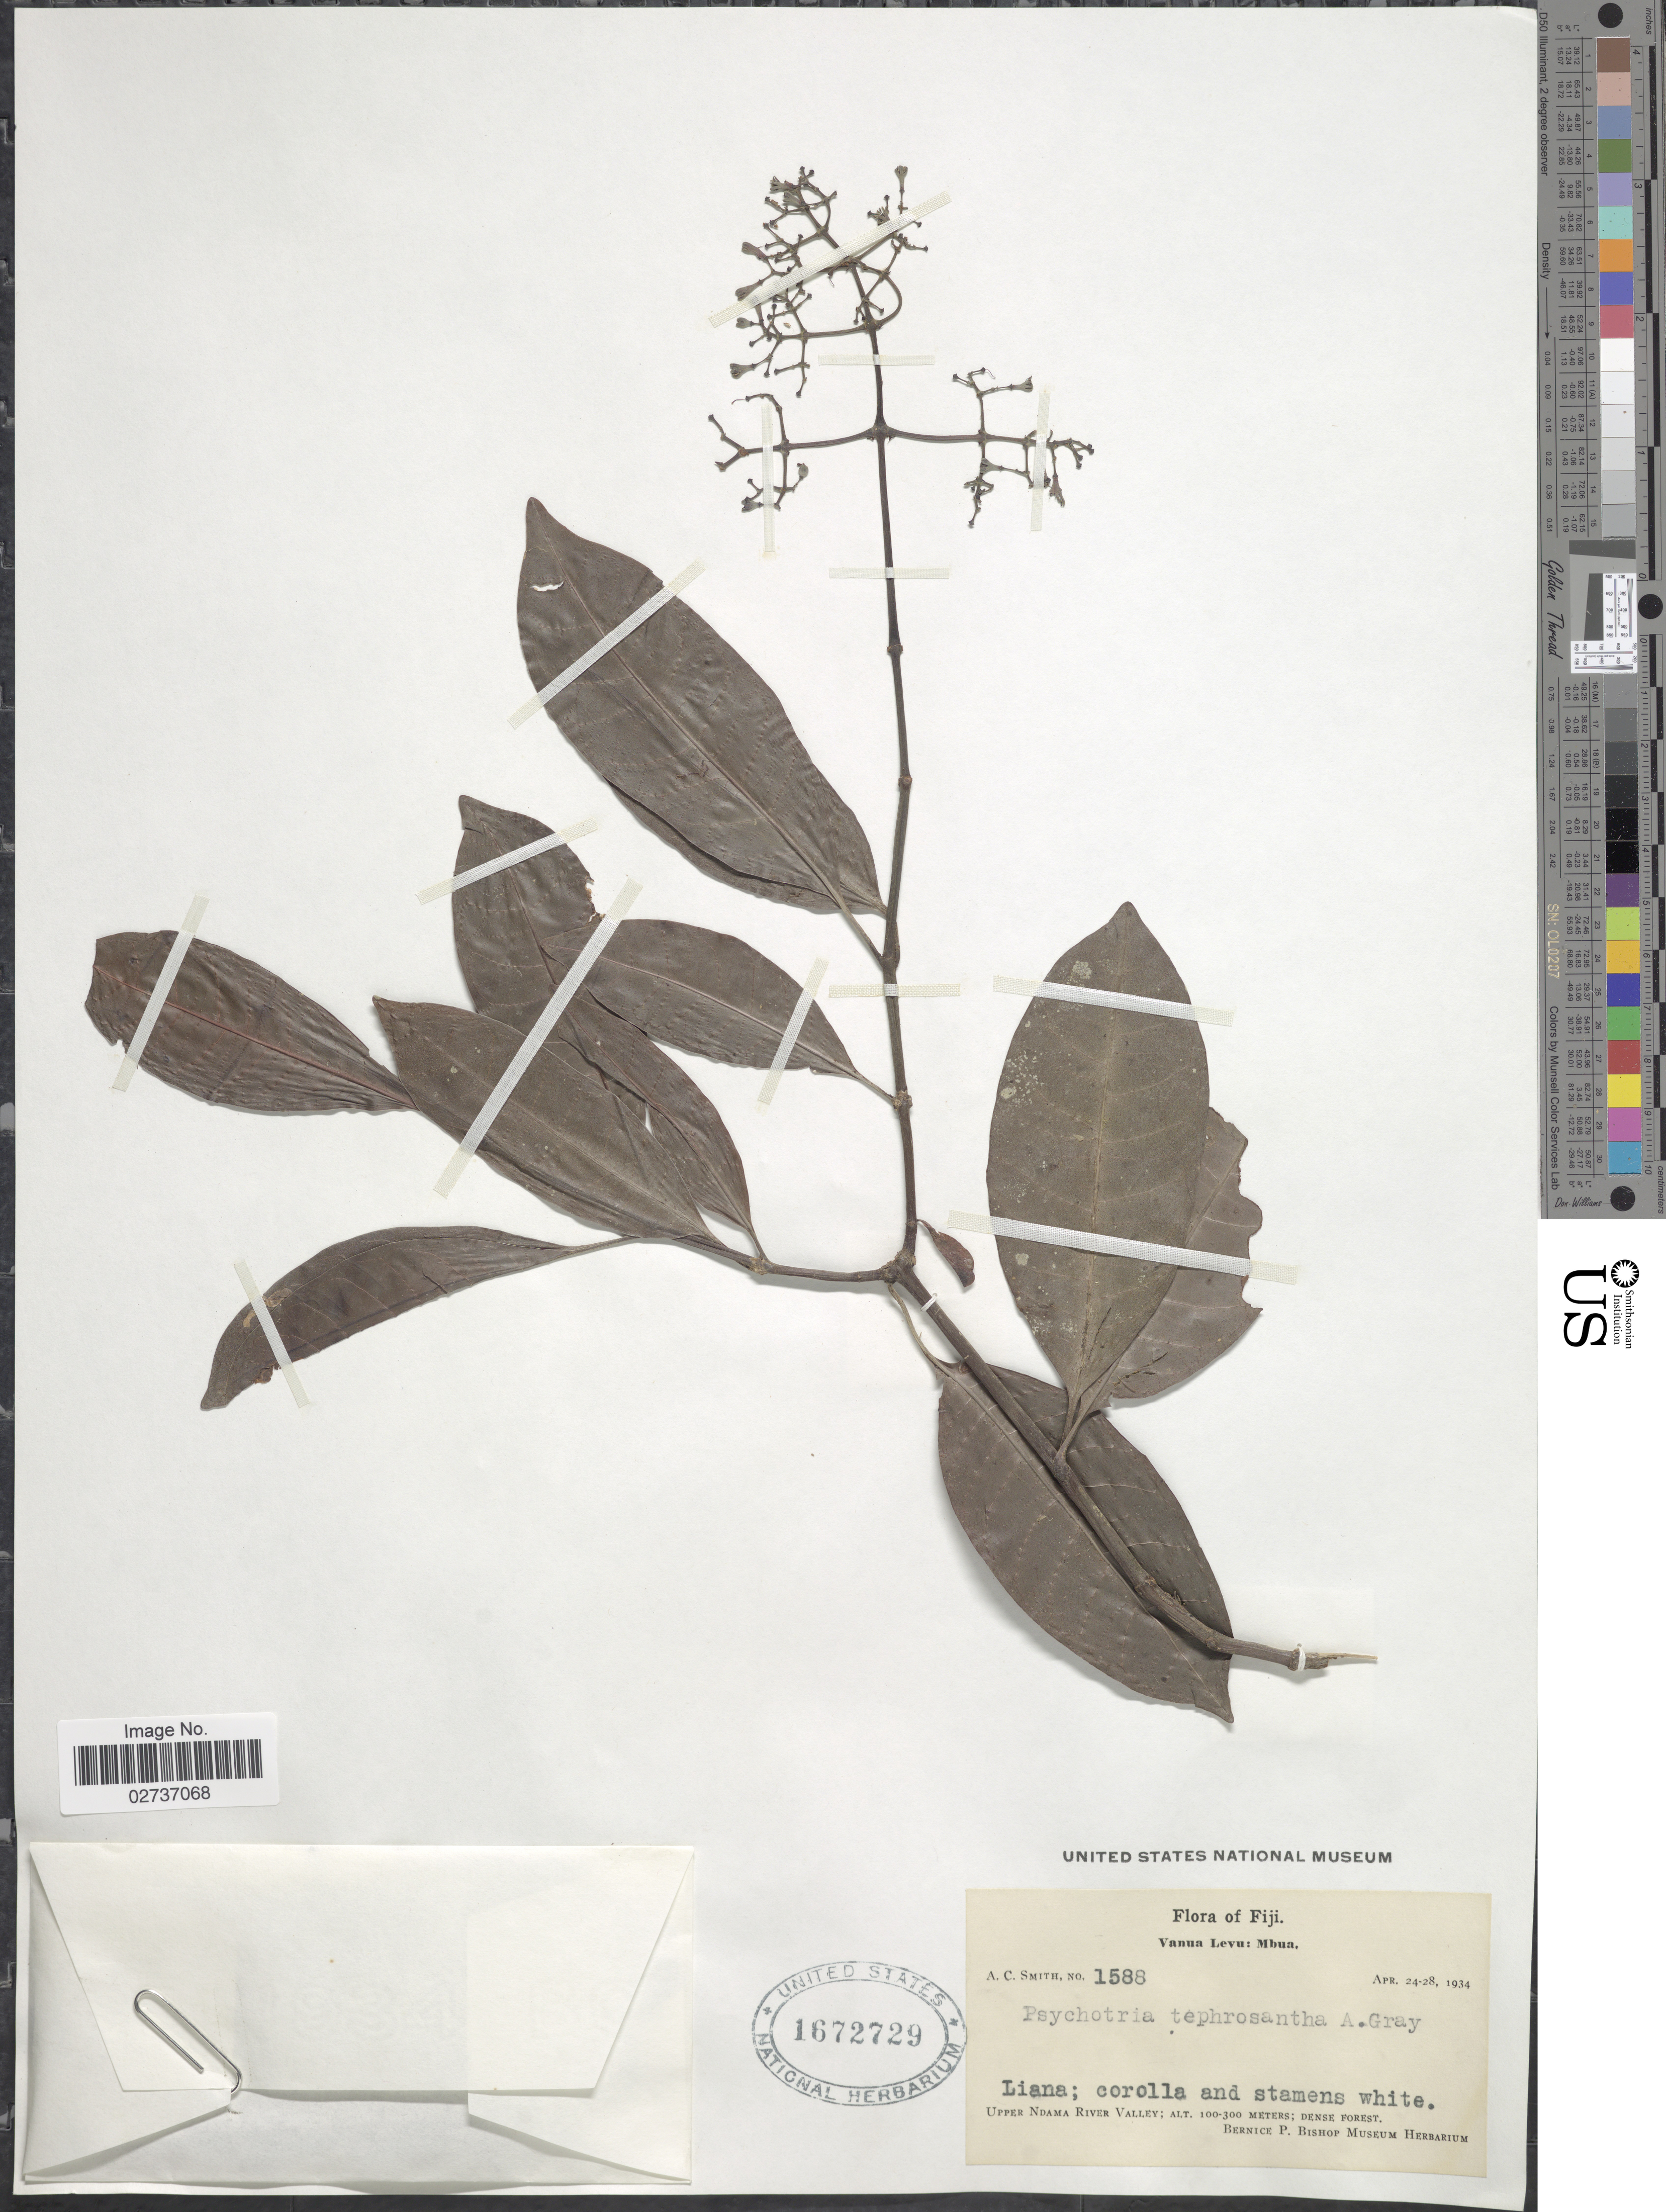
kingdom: Plantae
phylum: Tracheophyta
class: Magnoliopsida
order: Gentianales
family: Rubiaceae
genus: Psychotria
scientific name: Psychotria tephrosantha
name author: A. Gray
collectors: A. C. Smith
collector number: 1588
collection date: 1934-04-24/1934-04-28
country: Fiji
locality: Vanua Levu: Mbua. Upper Ndama River Valley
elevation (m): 100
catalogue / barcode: US 1672729